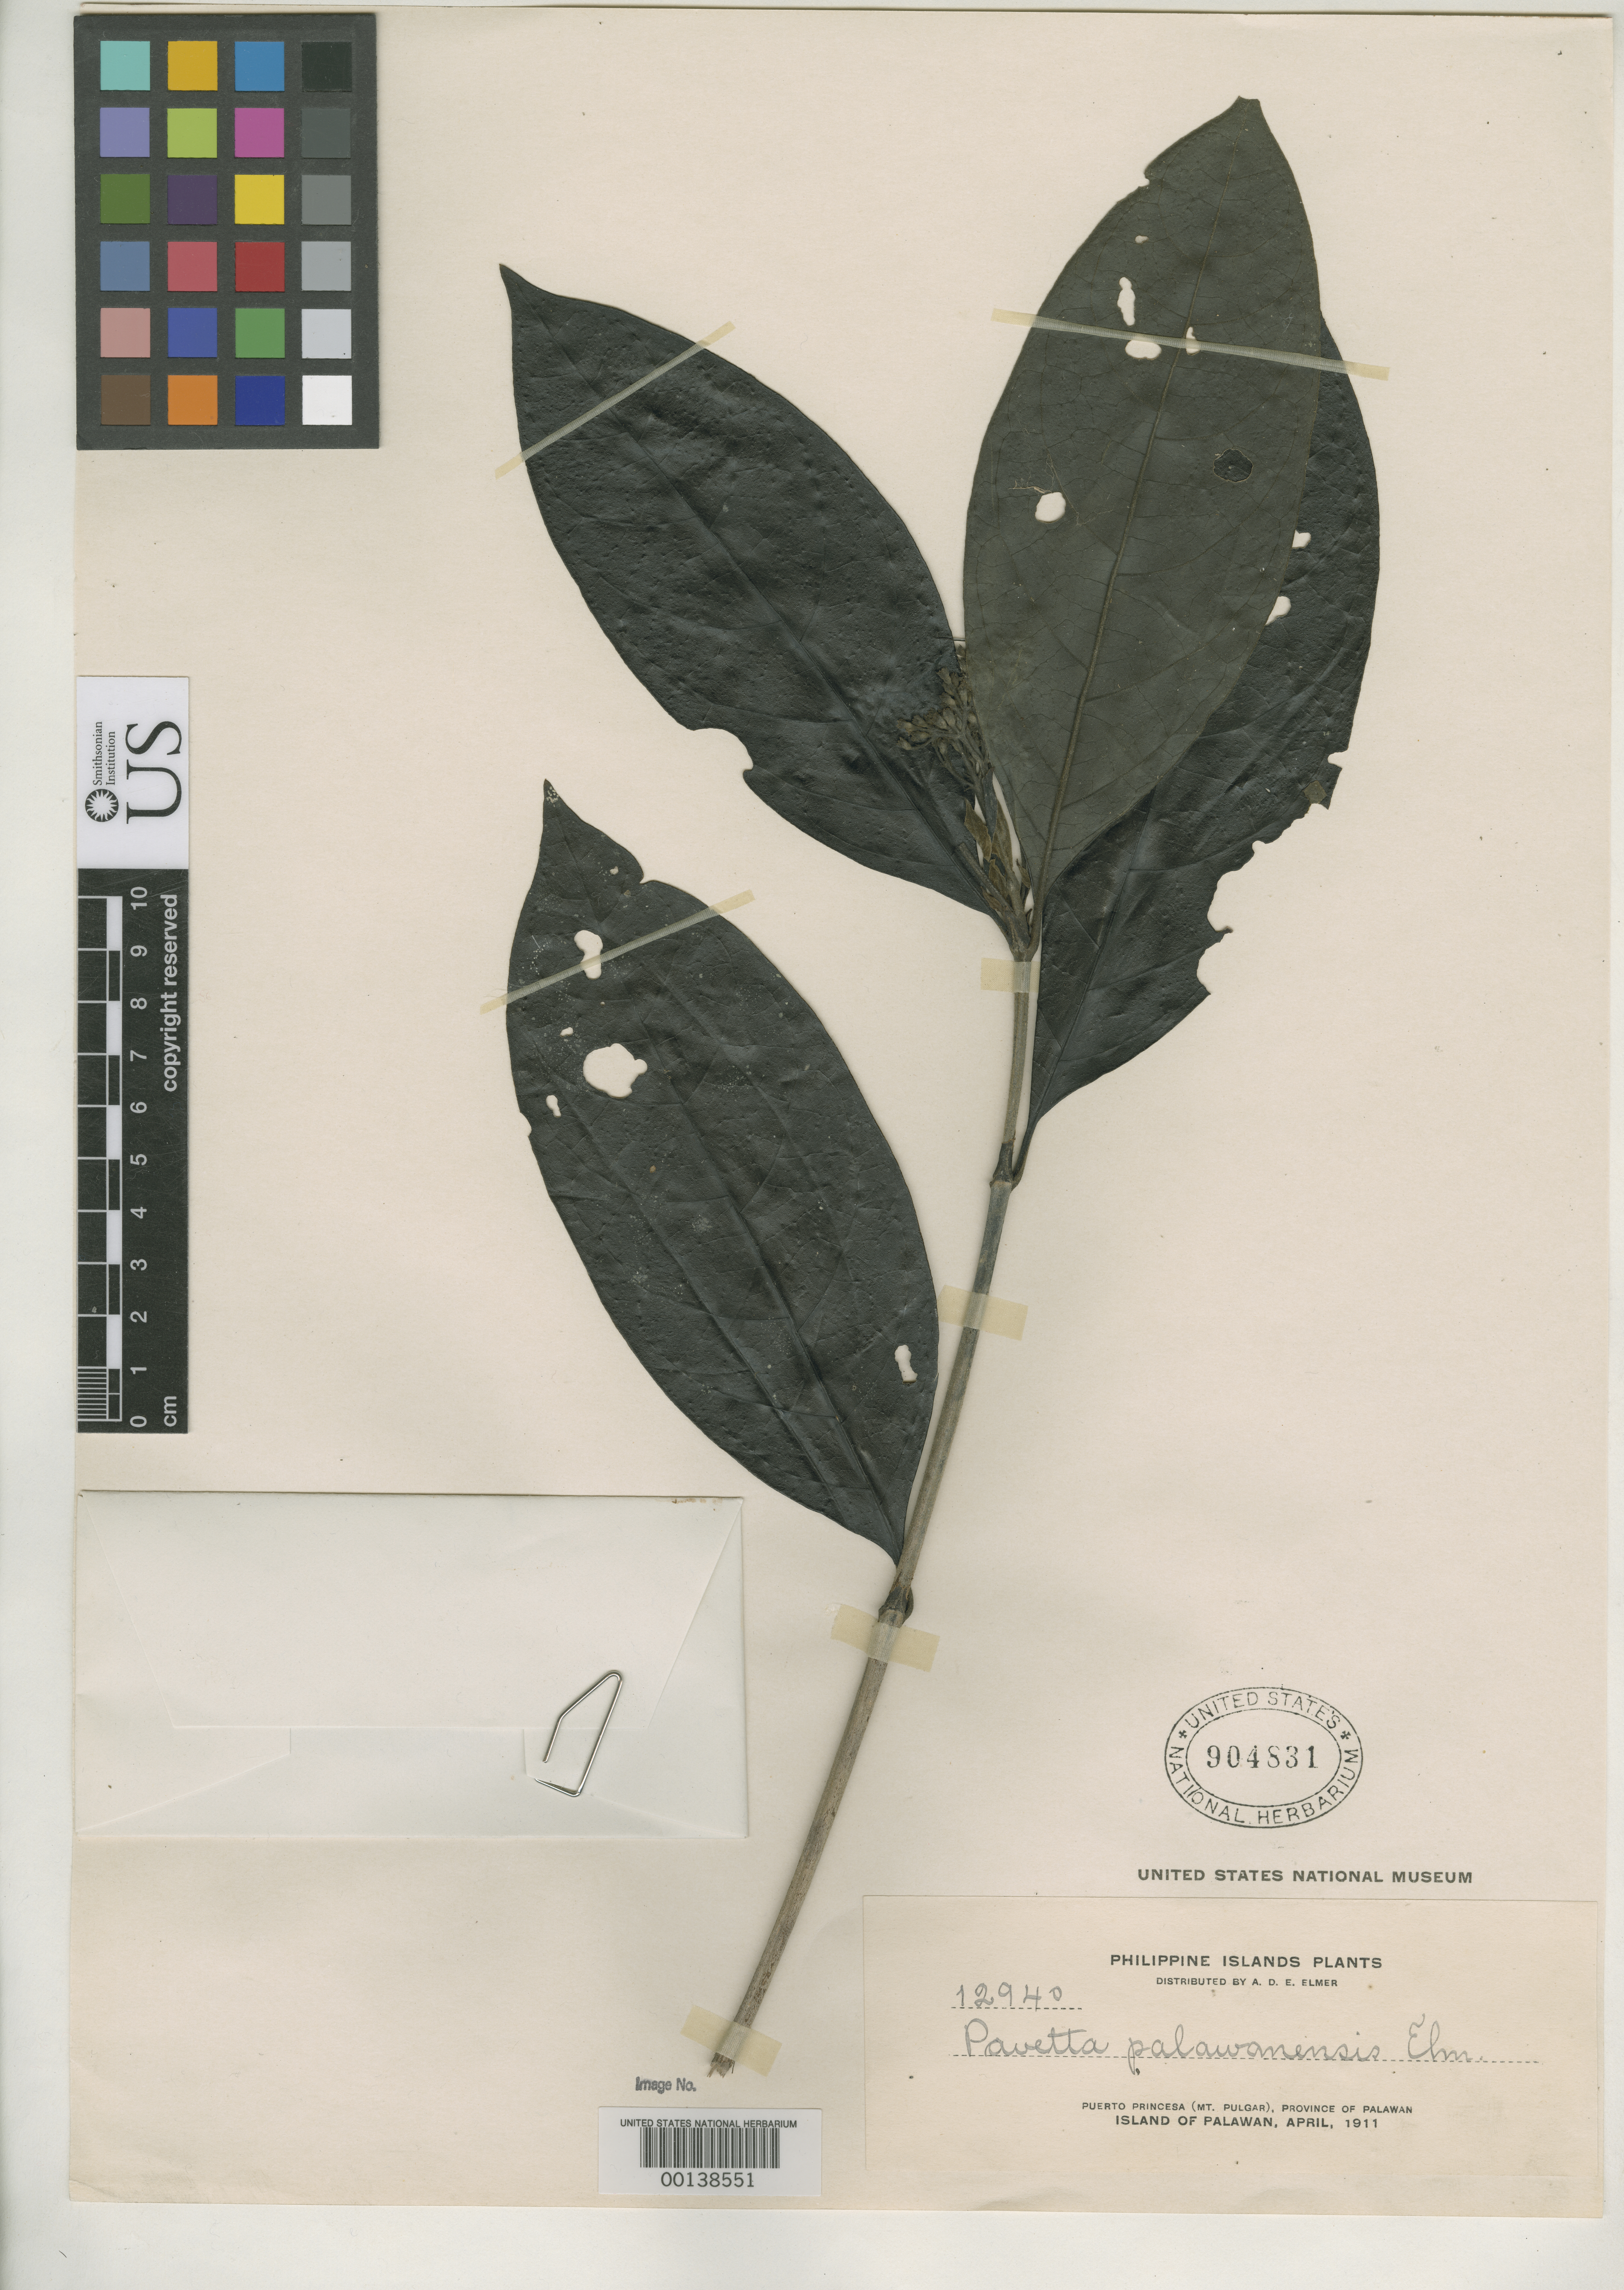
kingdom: Plantae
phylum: Tracheophyta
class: Magnoliopsida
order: Gentianales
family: Rubiaceae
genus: Pavetta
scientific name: Pavetta palawanensis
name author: Elmer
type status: Isotype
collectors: A. D. E. Elmer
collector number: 12940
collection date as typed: Apr 1911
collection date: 1911-04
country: Philippines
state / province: Mimaropa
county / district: Palawan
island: Palawan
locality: Puerto Princesa, Mt. Pulgar.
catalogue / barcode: US 904831